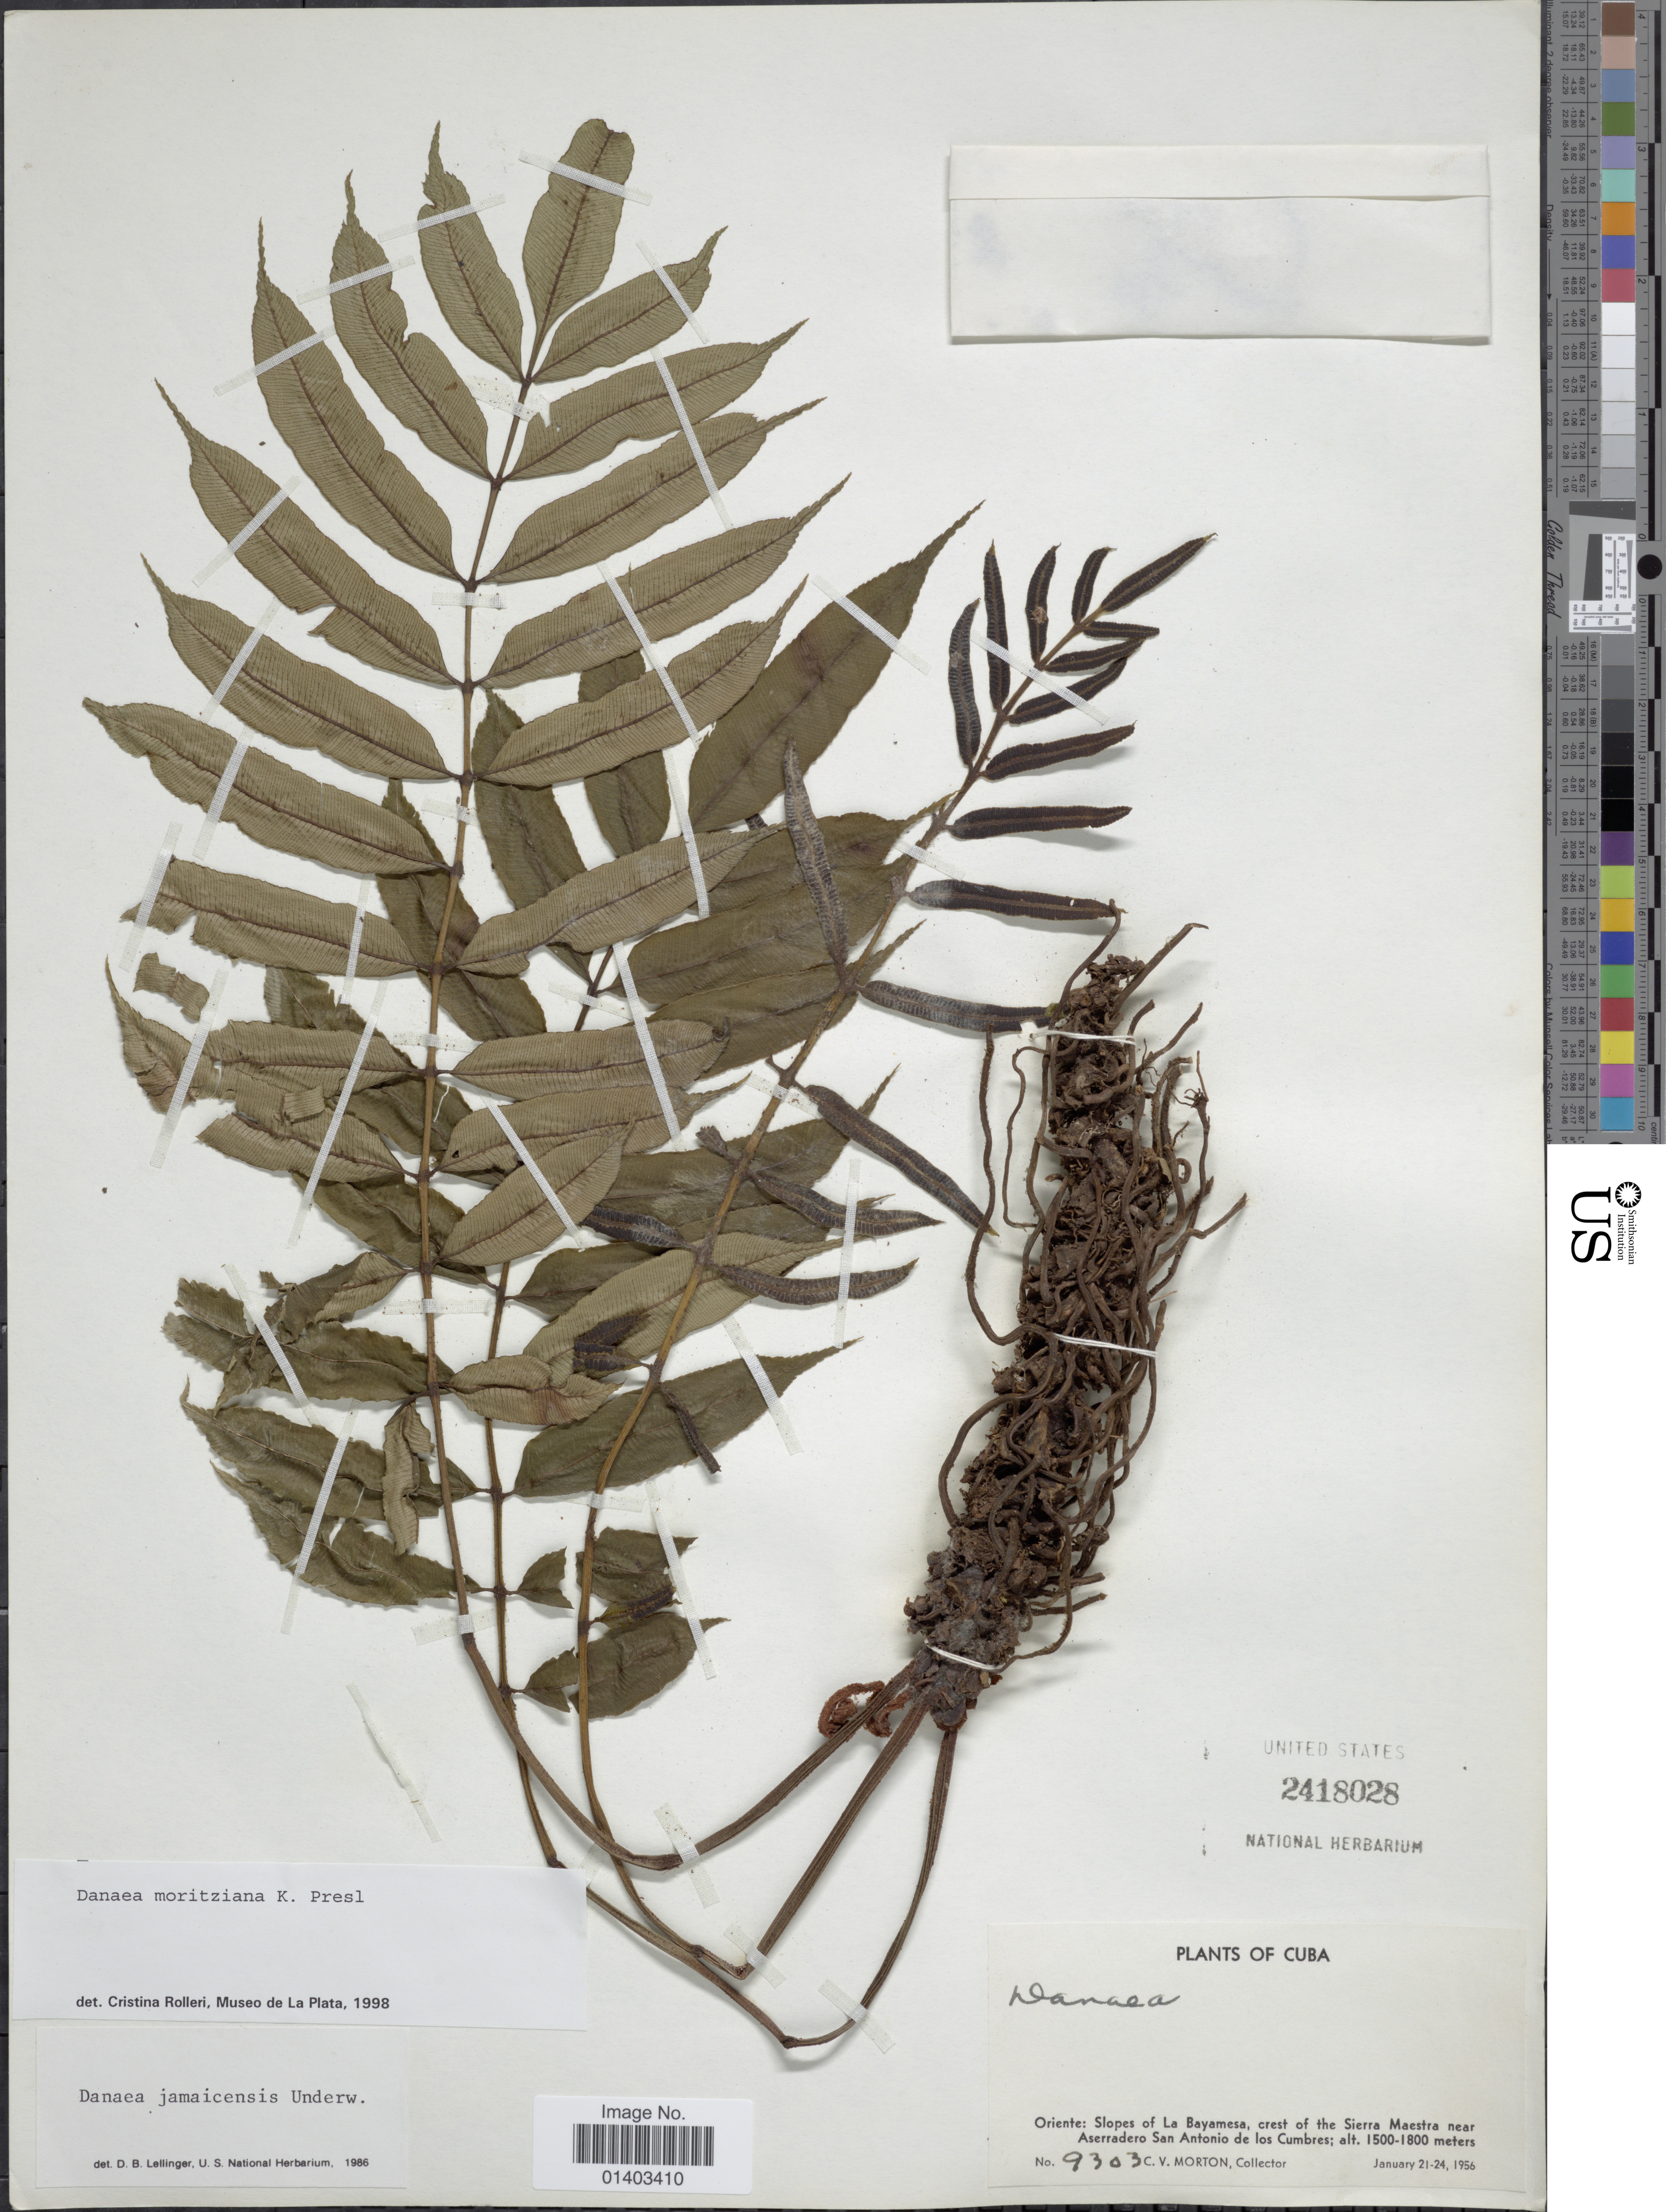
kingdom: Plantae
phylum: Tracheophyta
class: Polypodiopsida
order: Marattiales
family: Marattiaceae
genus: Danaea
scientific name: Danaea moritziana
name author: C. Presl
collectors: C. V. Morton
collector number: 9303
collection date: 1956-01-21/1956-01-24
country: Cuba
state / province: Oriente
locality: Slopes of La Bayamesa, crest of the Sierra Maestra near Aserradero San Antonio de los Cumbres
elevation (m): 1500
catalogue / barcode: US 2418028